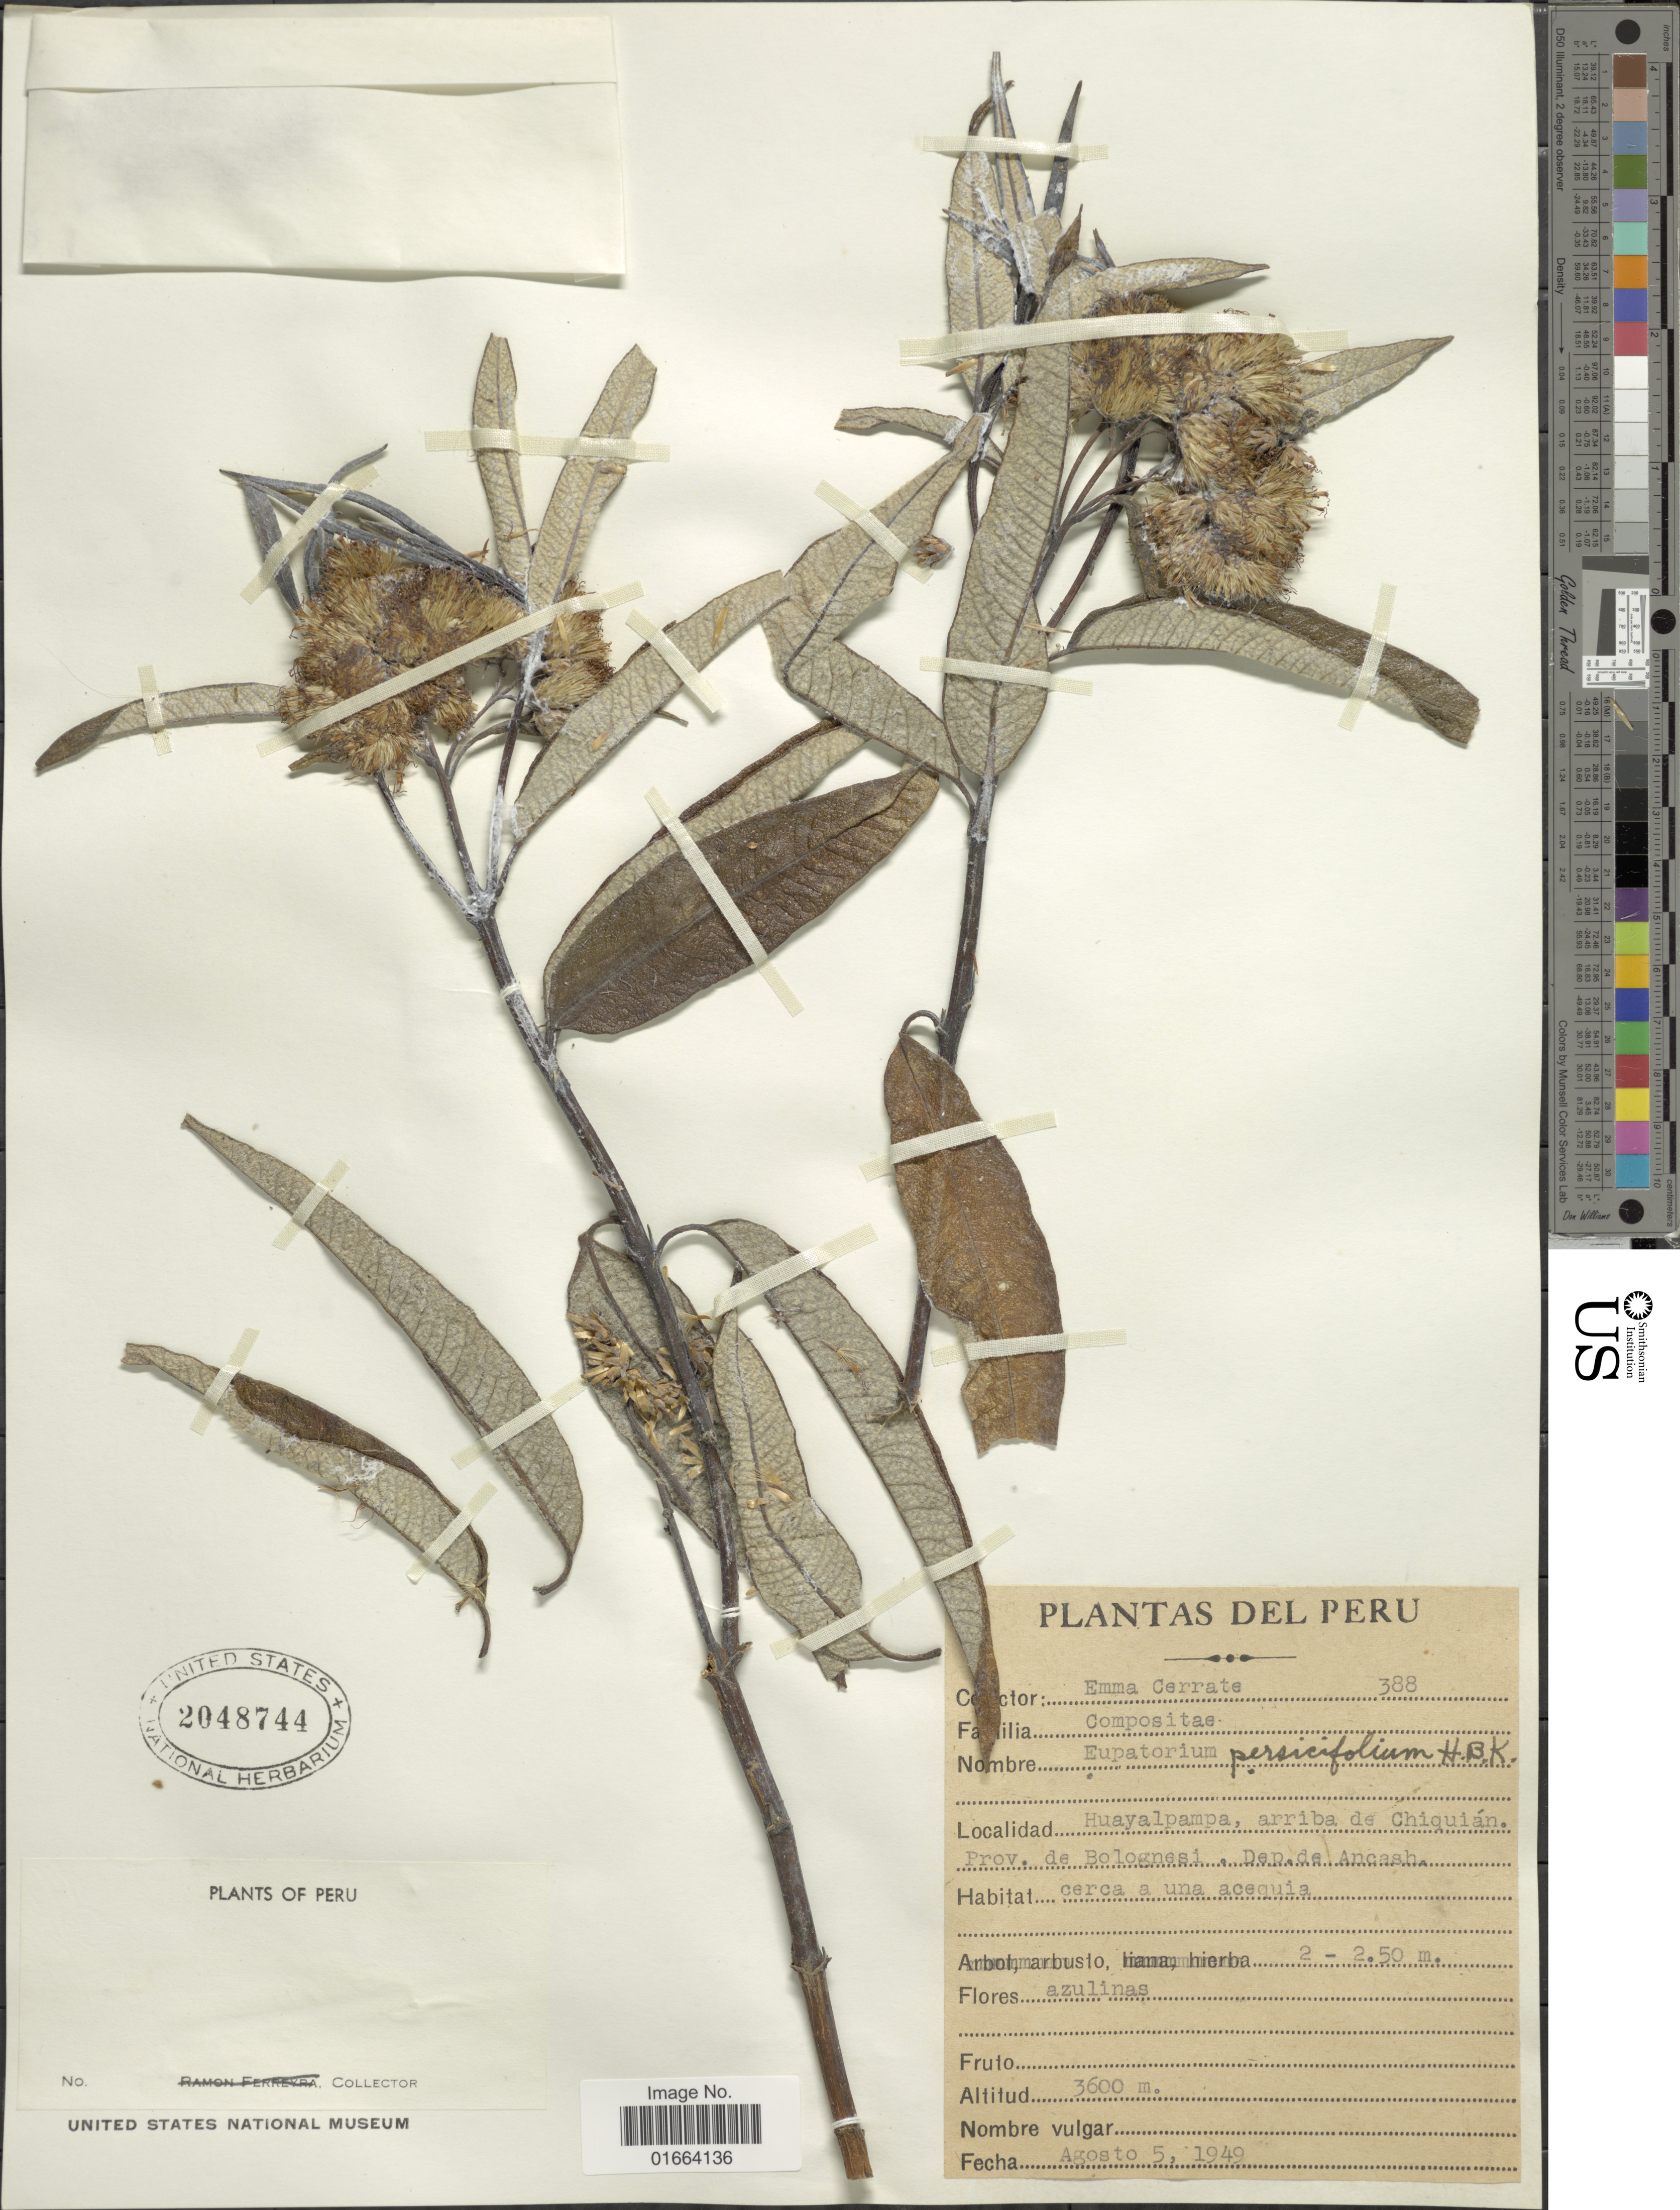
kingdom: Plantae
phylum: Tracheophyta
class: Magnoliopsida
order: Asterales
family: Asteraceae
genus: Aristeguietia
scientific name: Aristeguietia discolor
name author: (DC.) R.M. King & H. Rob.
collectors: E. Cerrate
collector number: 388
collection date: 1949-08-05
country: Peru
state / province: Ancash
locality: Huayalpampa, arriba de Chiquián. Prov. de Bolognesi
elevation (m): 3600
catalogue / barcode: US 2048744